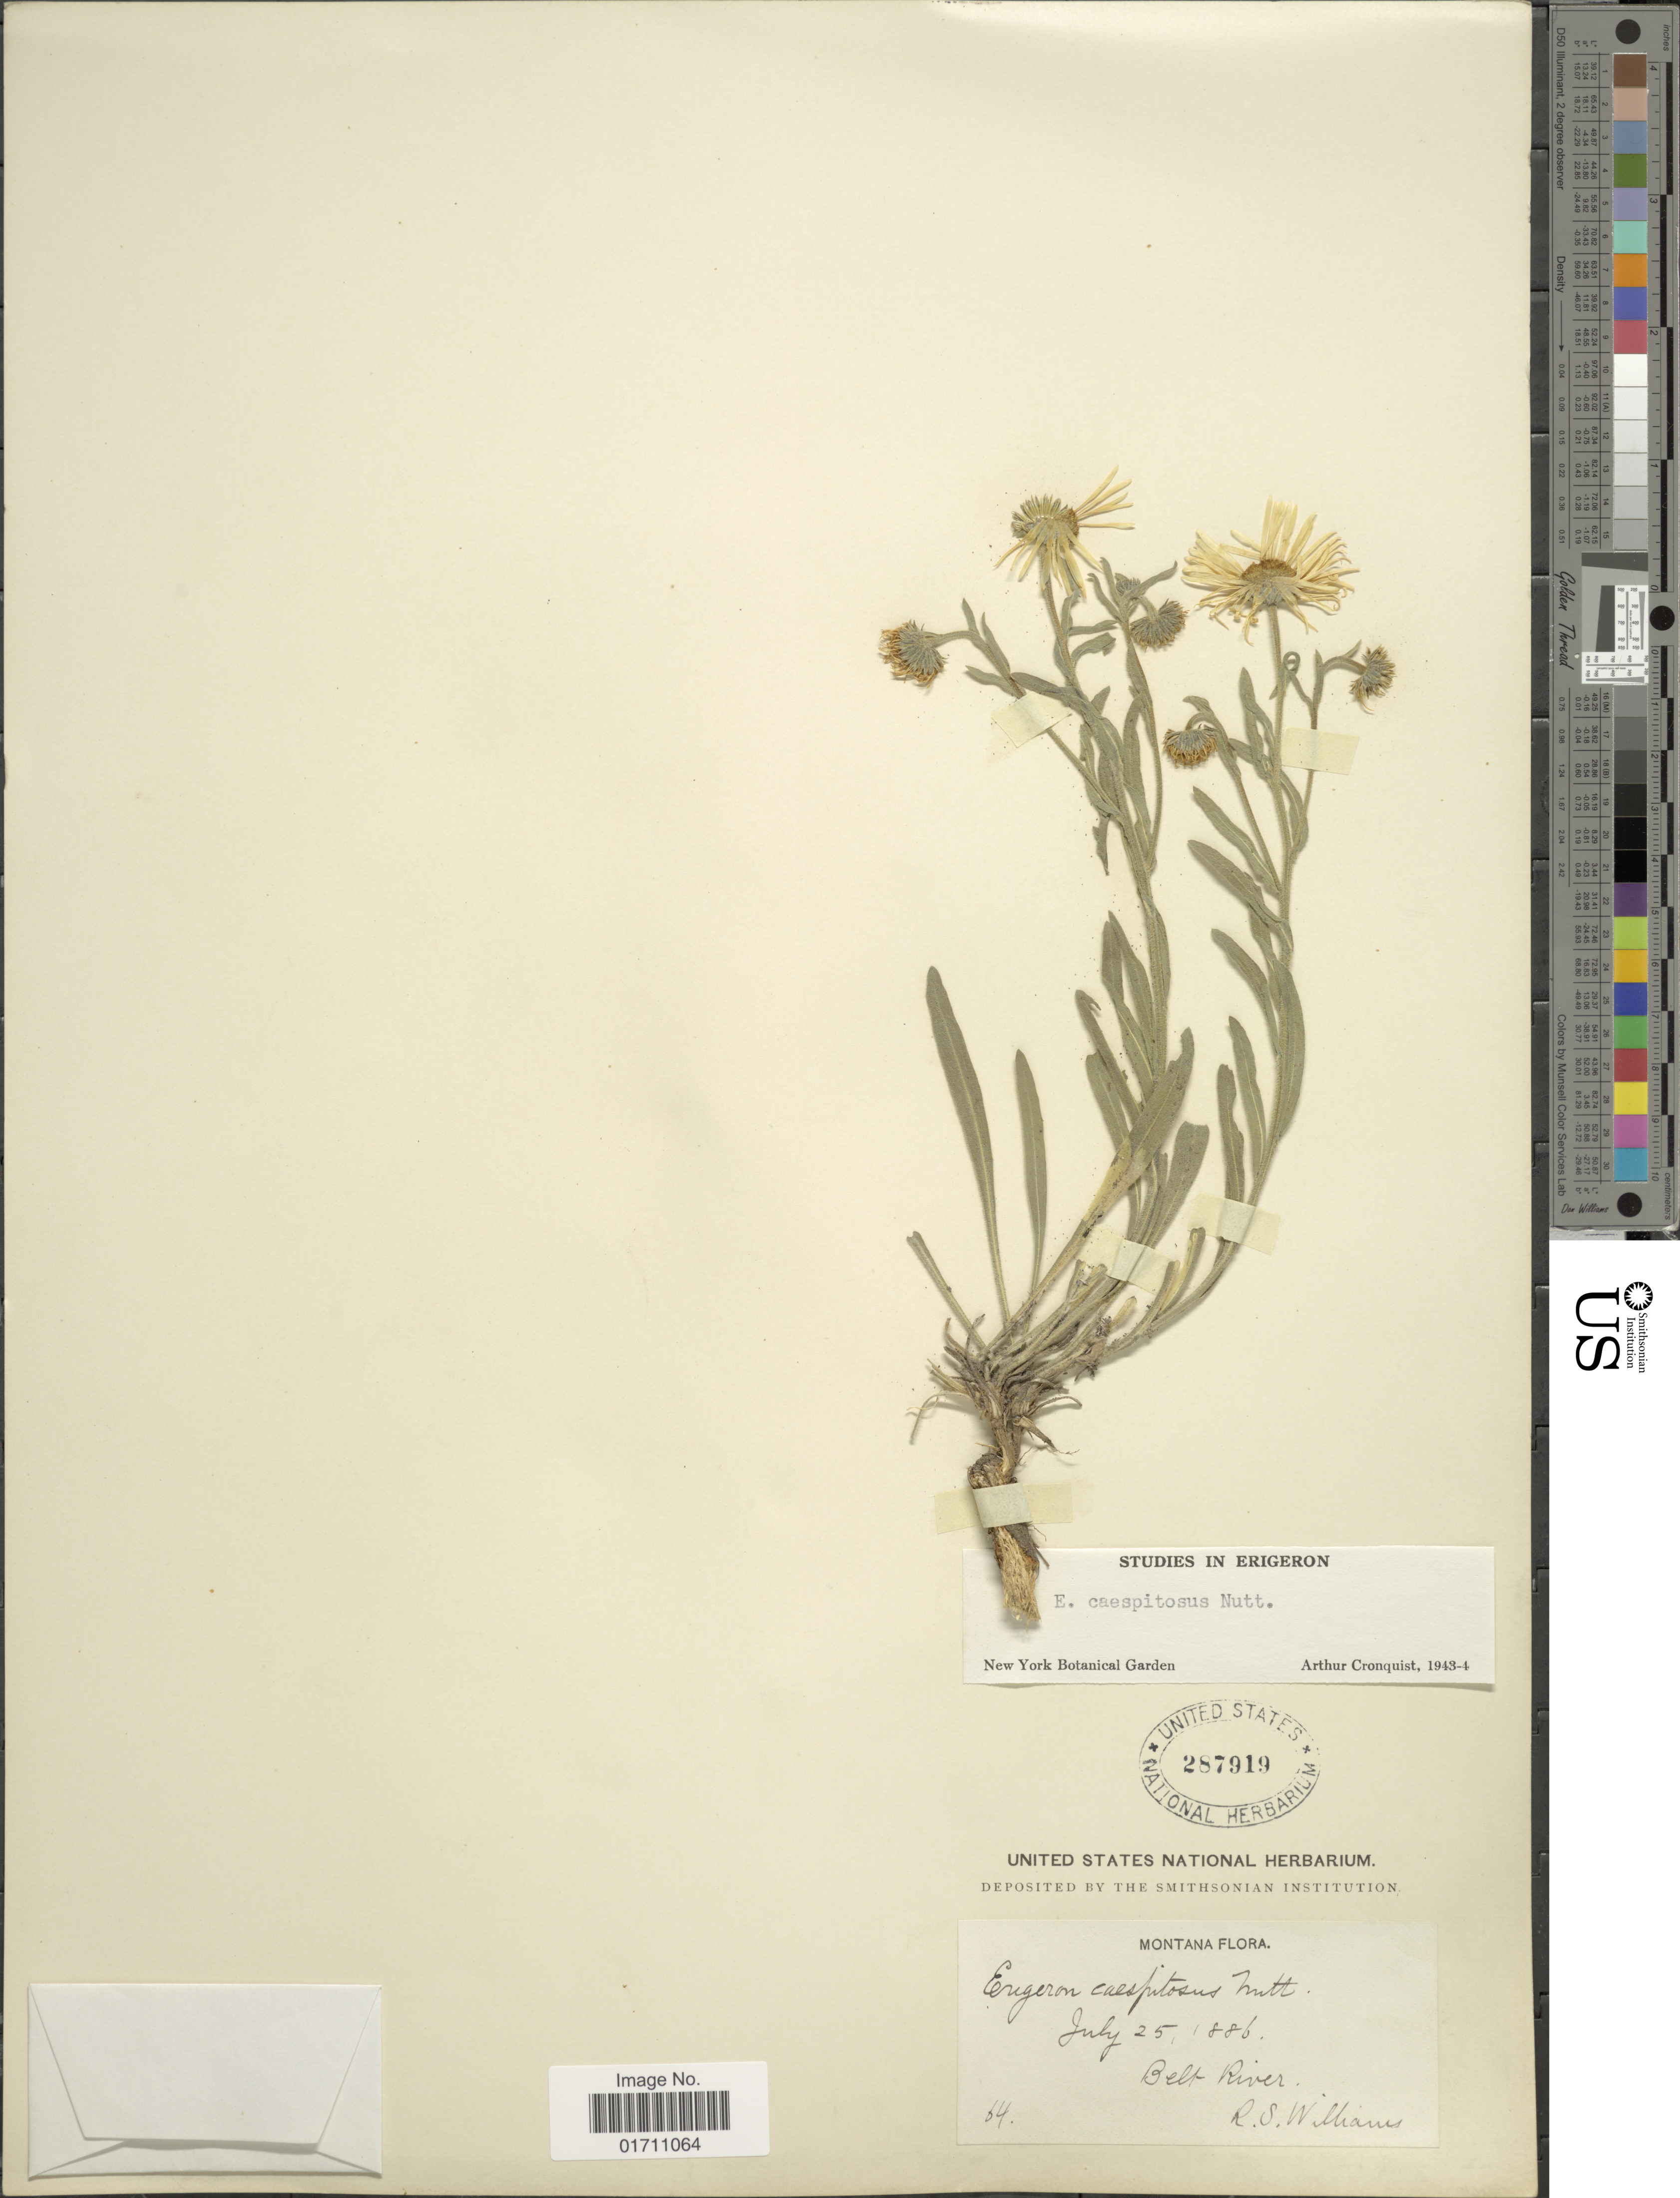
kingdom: Plantae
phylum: Tracheophyta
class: Magnoliopsida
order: Asterales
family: Asteraceae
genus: Erigeron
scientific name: Erigeron caespitosus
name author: Nutt.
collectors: R. S. Williams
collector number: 64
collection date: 1886-07-25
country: United States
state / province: Montana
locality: Belt River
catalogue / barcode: US 287919